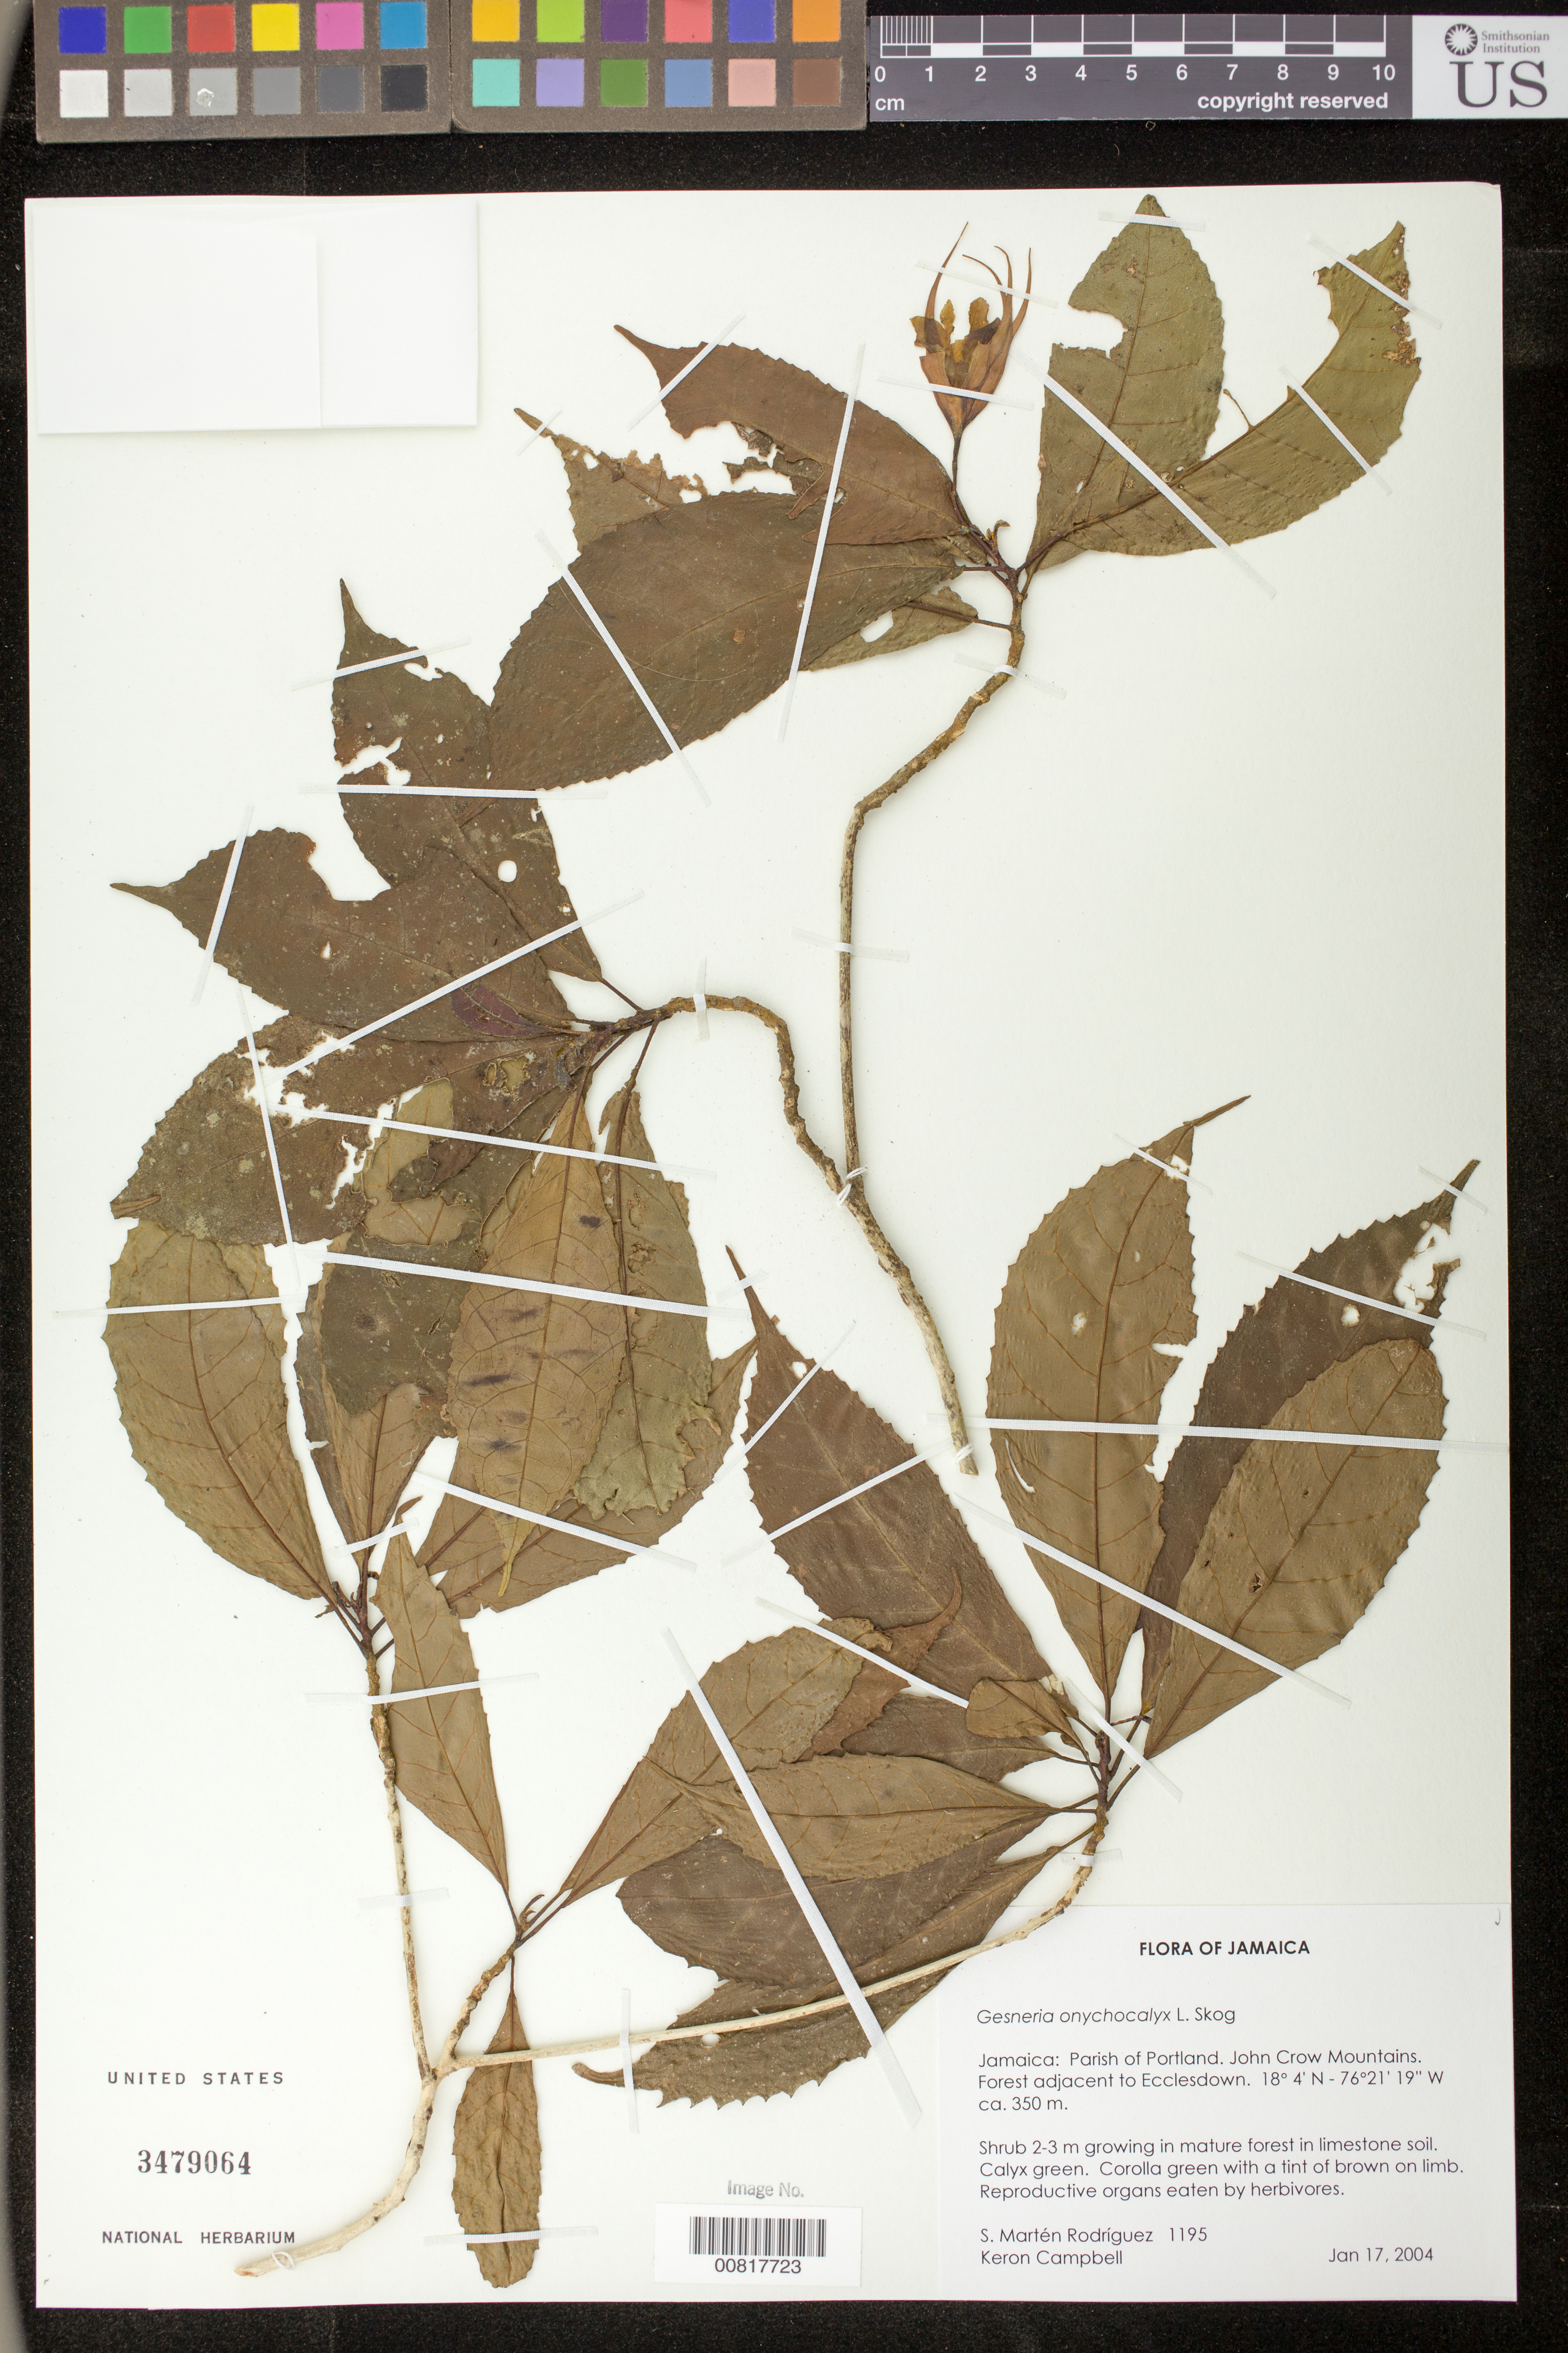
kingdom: Plantae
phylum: Tracheophyta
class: Magnoliopsida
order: Lamiales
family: Gesneriaceae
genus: Gesneria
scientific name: Gesneria onychocalyx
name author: L.E. Skog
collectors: S. Martén-Rodríguez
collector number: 1195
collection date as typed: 17 Jan 2004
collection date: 2004-01-17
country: Jamaica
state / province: Portland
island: Jamaica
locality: Parish of Portland. John Crow Mountains. Forest adjacent to Ecclesdown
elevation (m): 350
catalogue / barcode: US 3479064